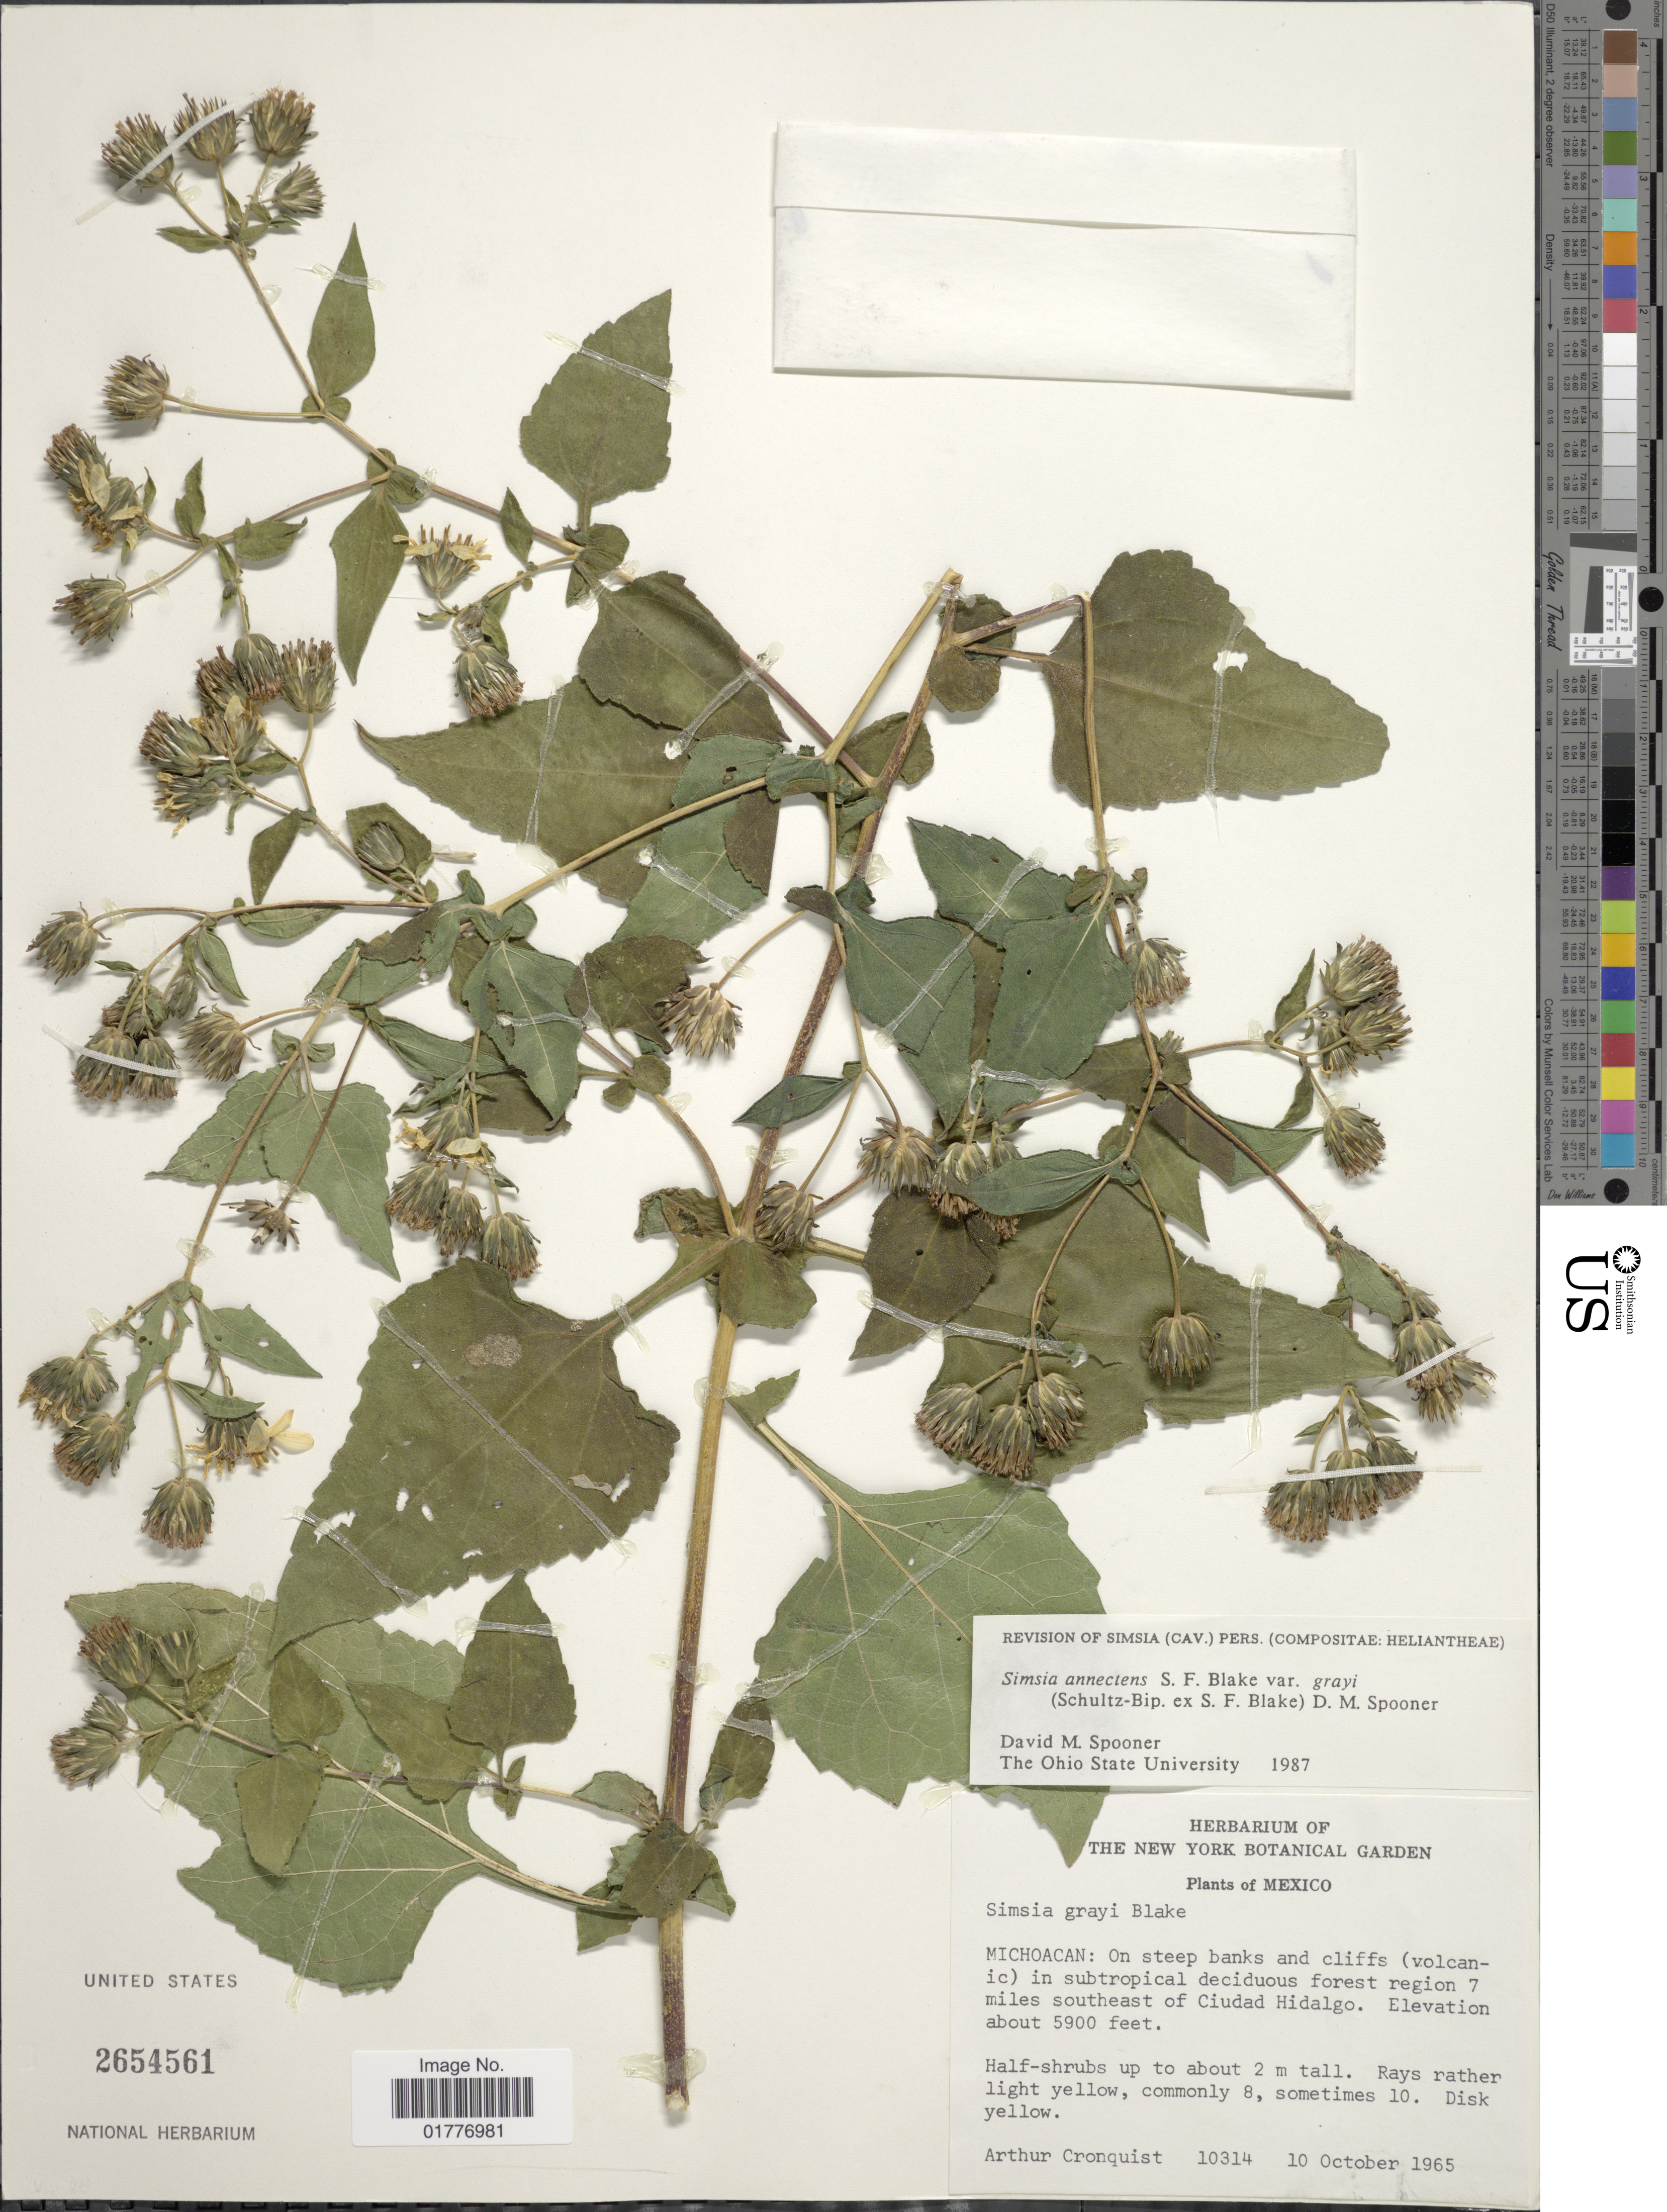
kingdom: Plantae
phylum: Tracheophyta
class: Magnoliopsida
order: Asterales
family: Asteraceae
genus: Simsia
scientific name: Simsia grayi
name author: Sch. Bip. in S.F. Blake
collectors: A. J. Cronquist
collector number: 10314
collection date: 1965-10-10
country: Mexico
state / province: Michoacán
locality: Michoacan: On steep banks and cliffs (volcanic) in subtropical decidouos forest region 7 miles southeast of Ciudad Hidalgo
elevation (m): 1798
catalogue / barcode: US 2654561